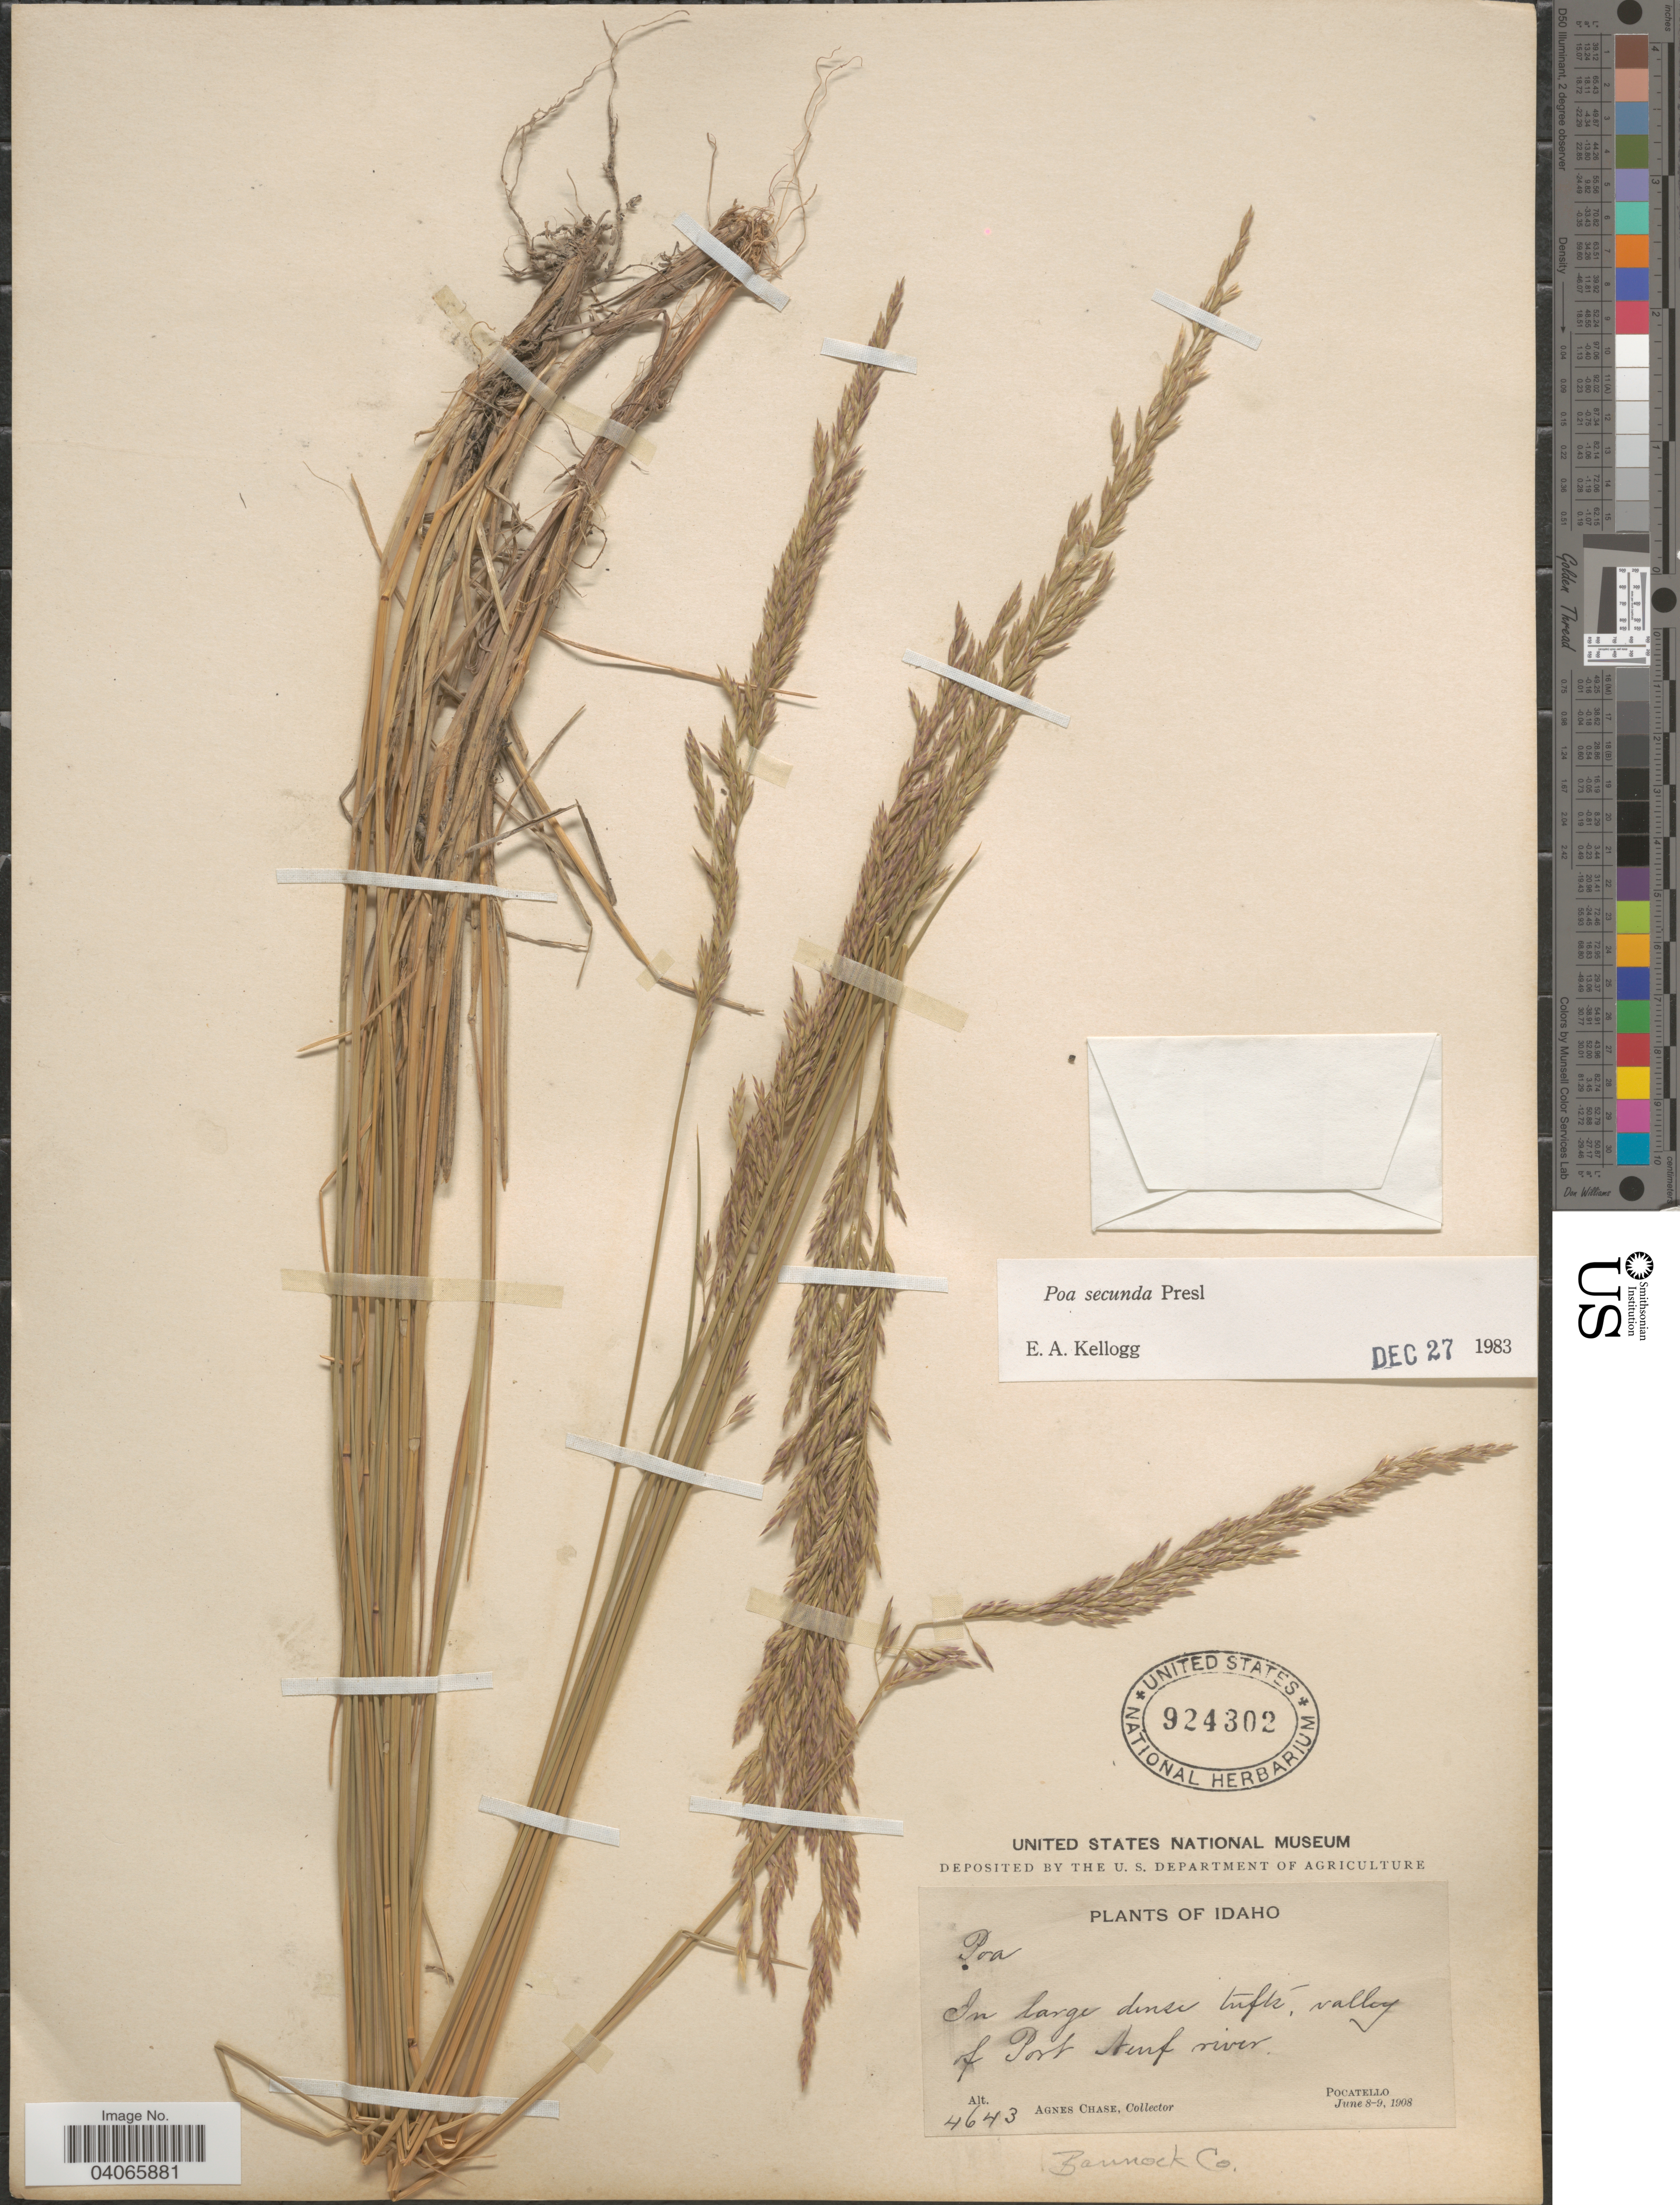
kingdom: Plantae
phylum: Tracheophyta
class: Liliopsida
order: Poales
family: Poaceae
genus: Poa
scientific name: Poa secunda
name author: J. Presl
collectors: A. Chase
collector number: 4643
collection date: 1908-06-08/1908-06-09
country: United States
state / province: Idaho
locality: Valley of Port Neuf river. Pocatello. Bannock Co.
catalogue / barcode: US 924302